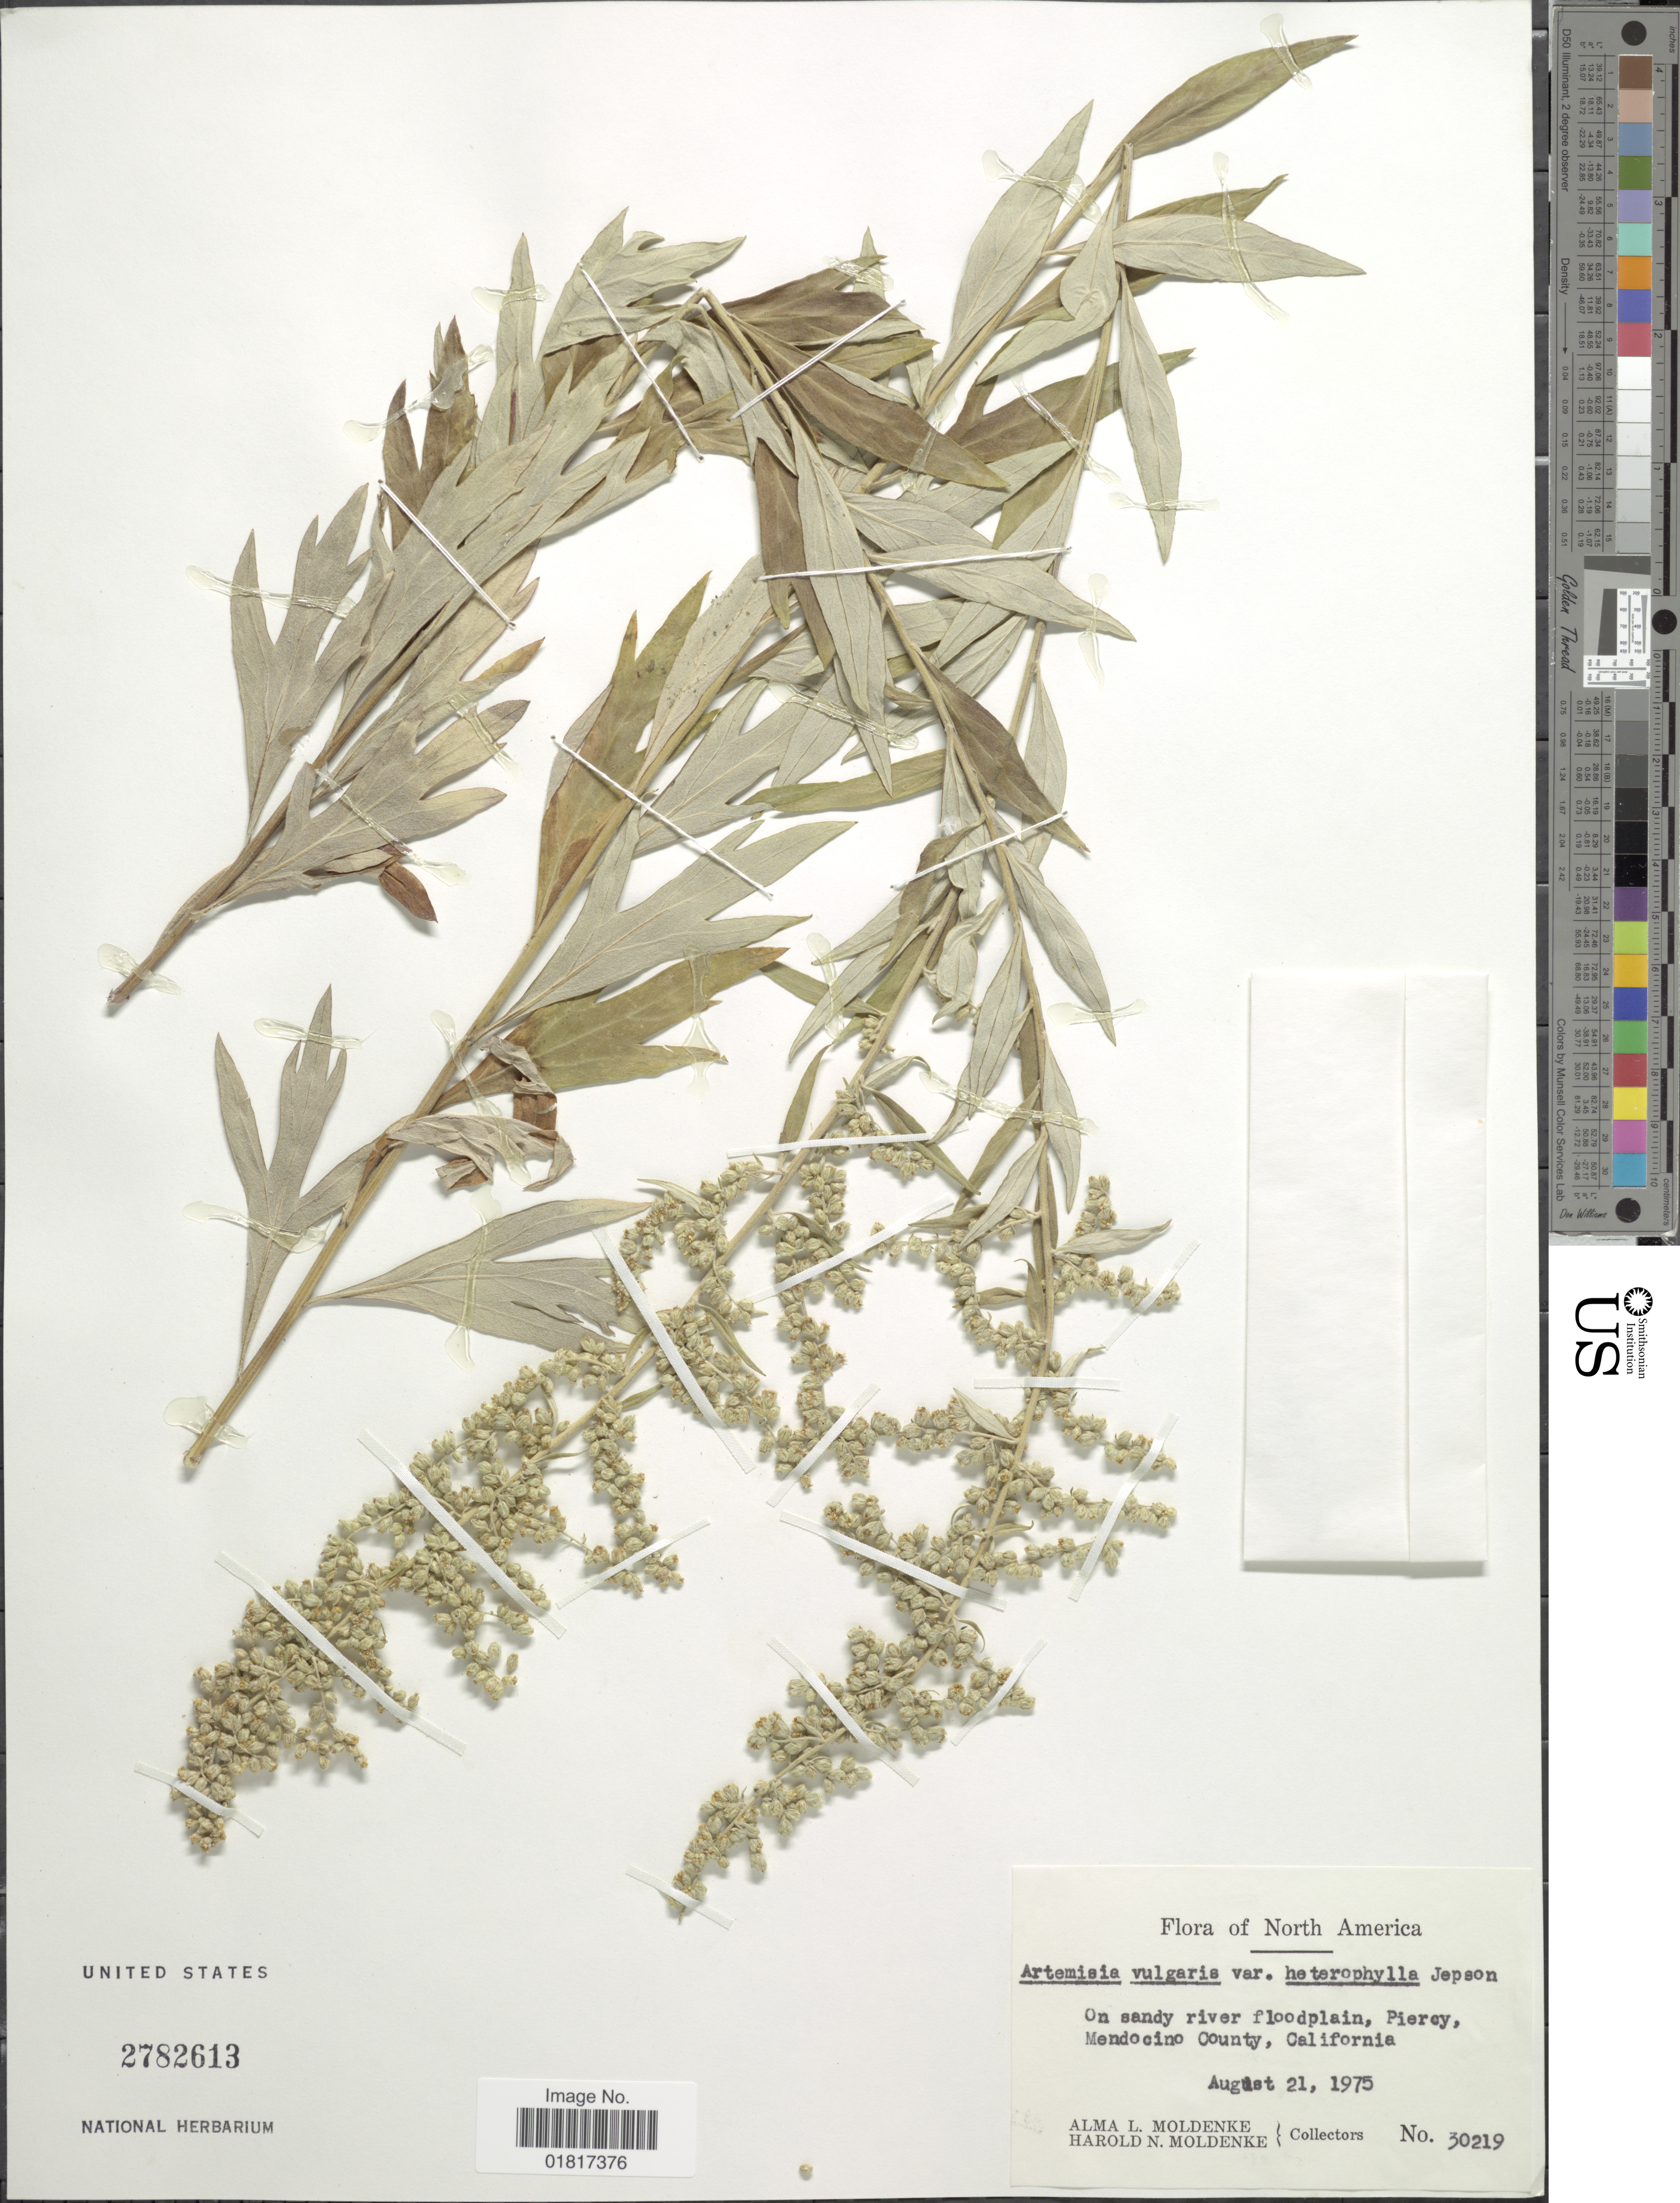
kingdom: Plantae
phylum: Tracheophyta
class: Magnoliopsida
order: Asterales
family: Asteraceae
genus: Artemisia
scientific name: Artemisia vulgaris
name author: L.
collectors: A. L. Moldenke & H. N. Moldenke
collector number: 30219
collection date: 1975-08-21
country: United States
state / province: California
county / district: Mendocino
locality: On sandy river floodpalin, Piercy, Mendocino County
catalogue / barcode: US 2782613